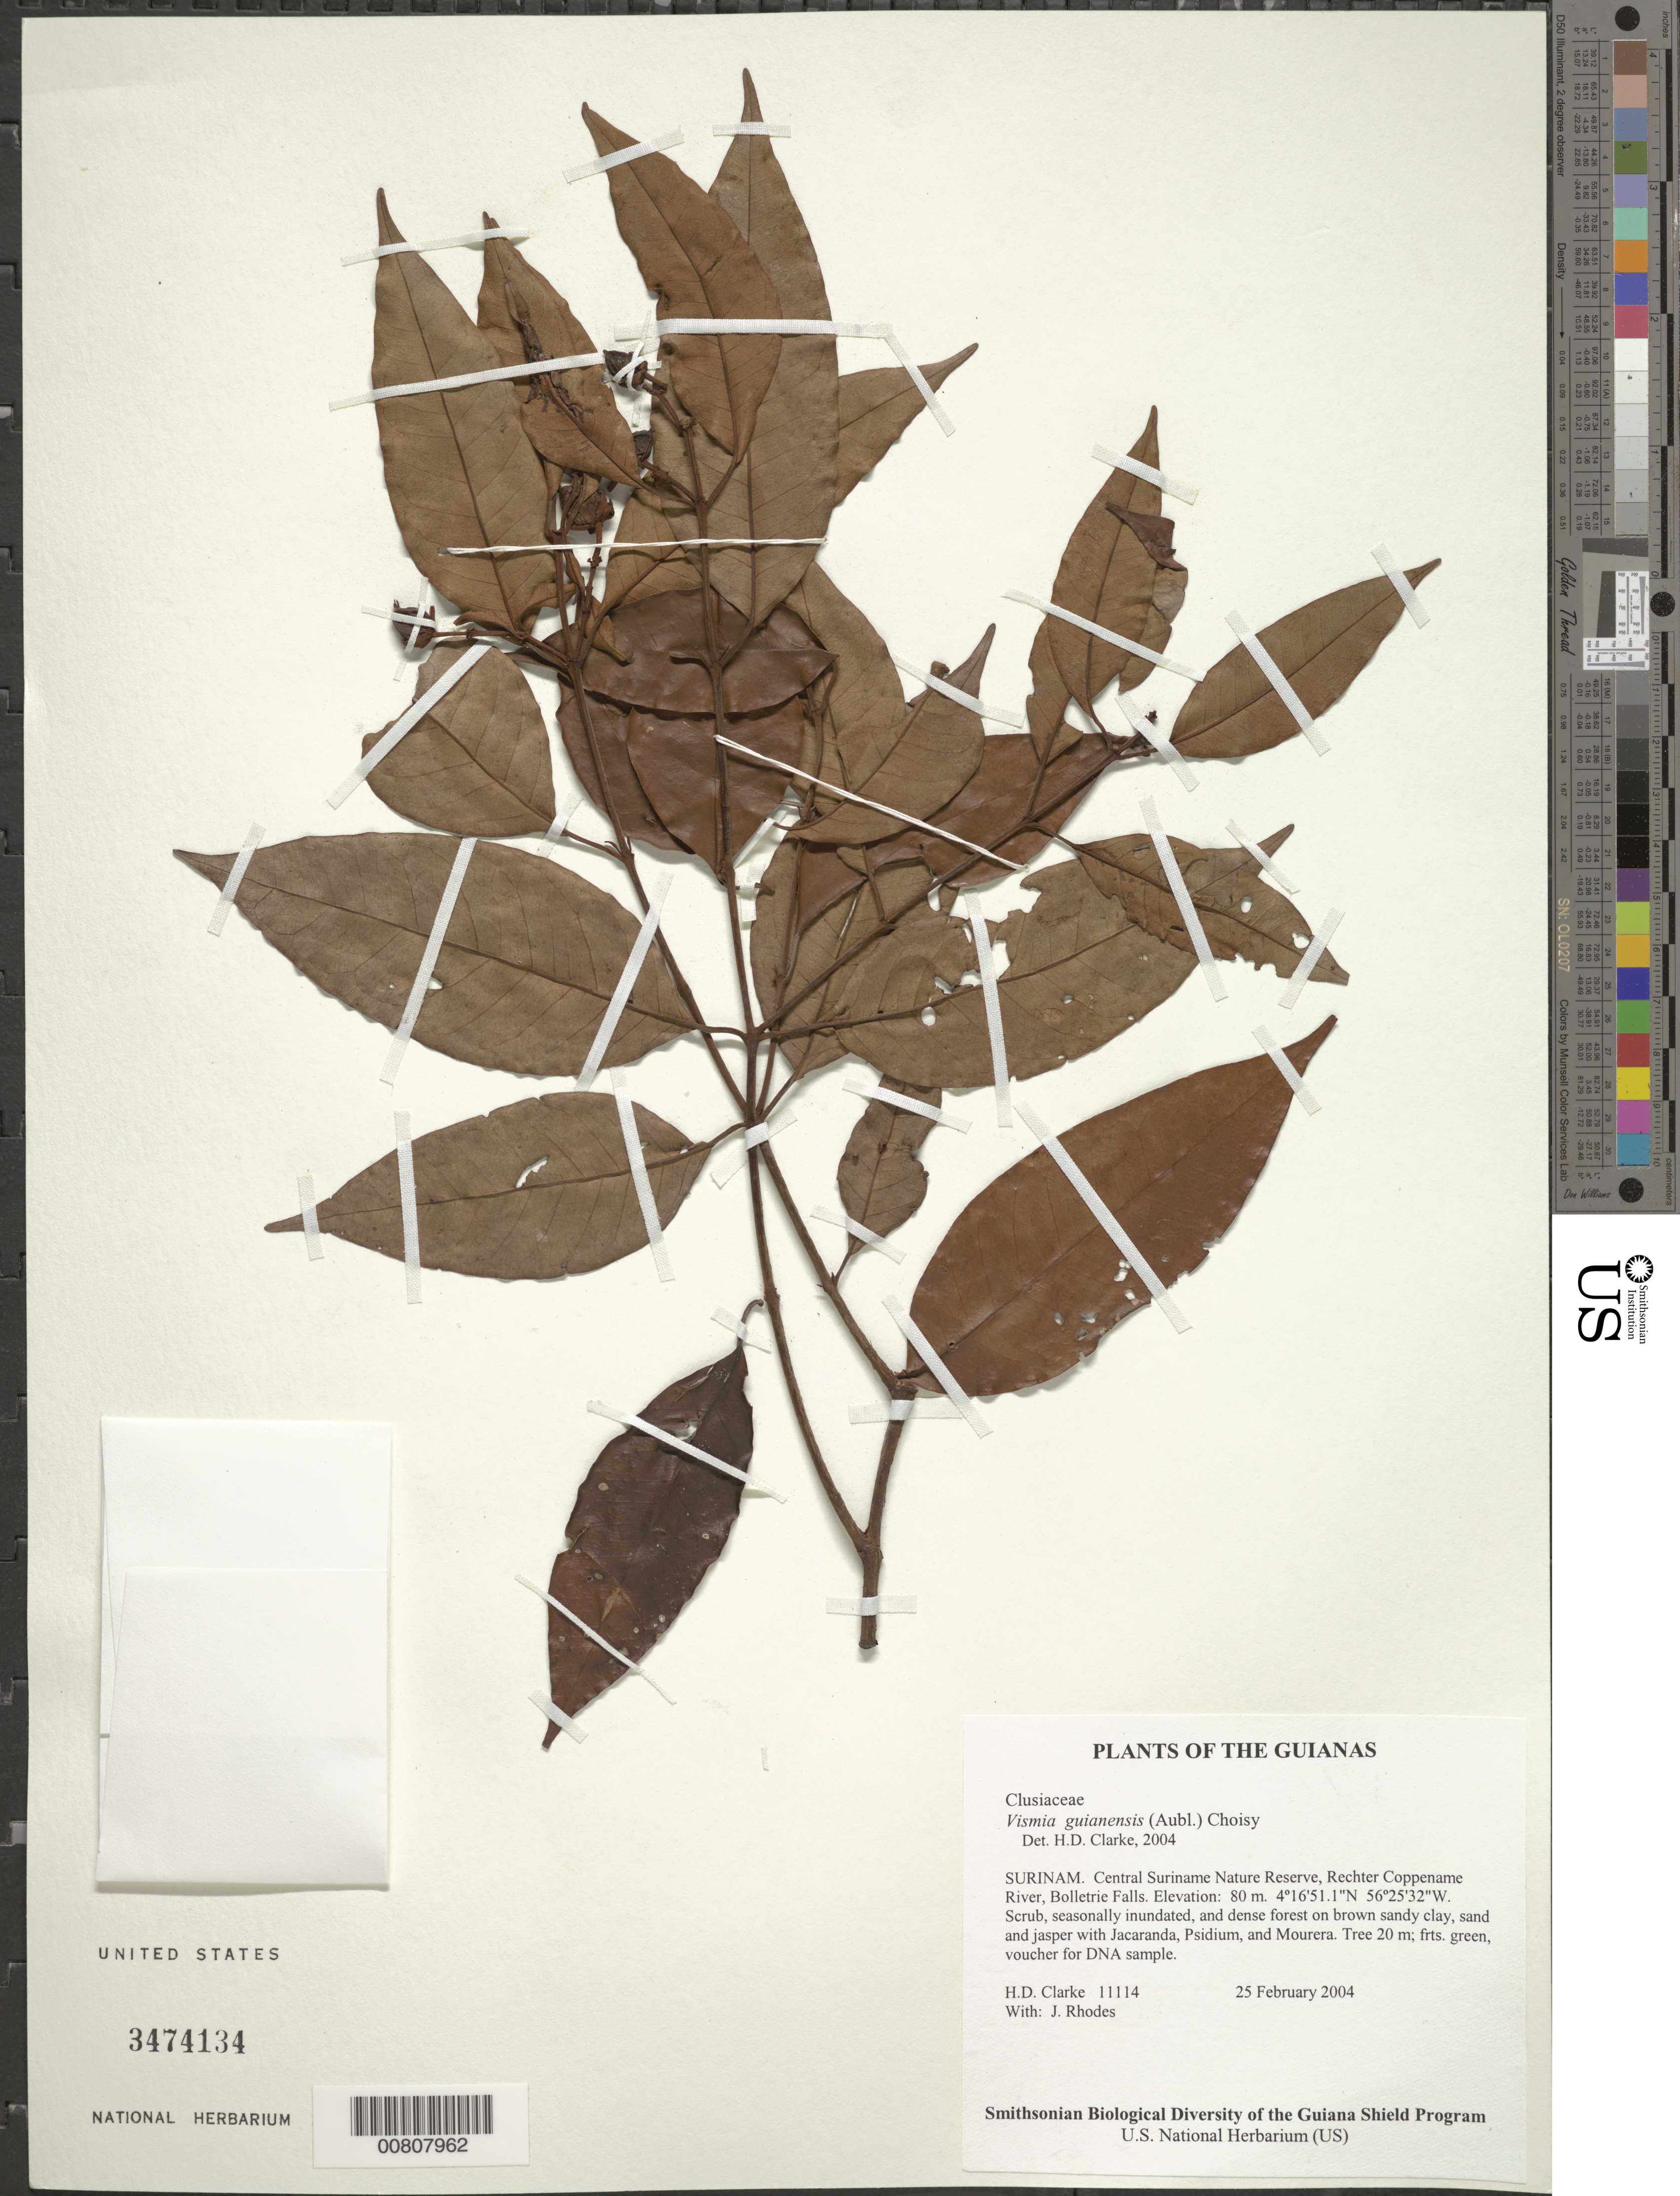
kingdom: Plantae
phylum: Tracheophyta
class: Magnoliopsida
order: Malpighiales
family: Hypericaceae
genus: Vismia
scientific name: Vismia guianensis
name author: (Aubl.) Pers.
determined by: Clarke, H. D., University of North Carolina (Asheville)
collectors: H. D. Clarke & J. Rhodes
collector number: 11114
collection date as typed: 25 February 2004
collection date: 2004-02-25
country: Suriname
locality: Central Suriname Nature Reserve, Rechter Coppename River, Bolletrie Falls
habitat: Scrub, seasonally inundated, and dense forest on brown sandy clay, sand and jasper with Jacaranda, Psidium, and Mourera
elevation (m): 80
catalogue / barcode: US 3474134